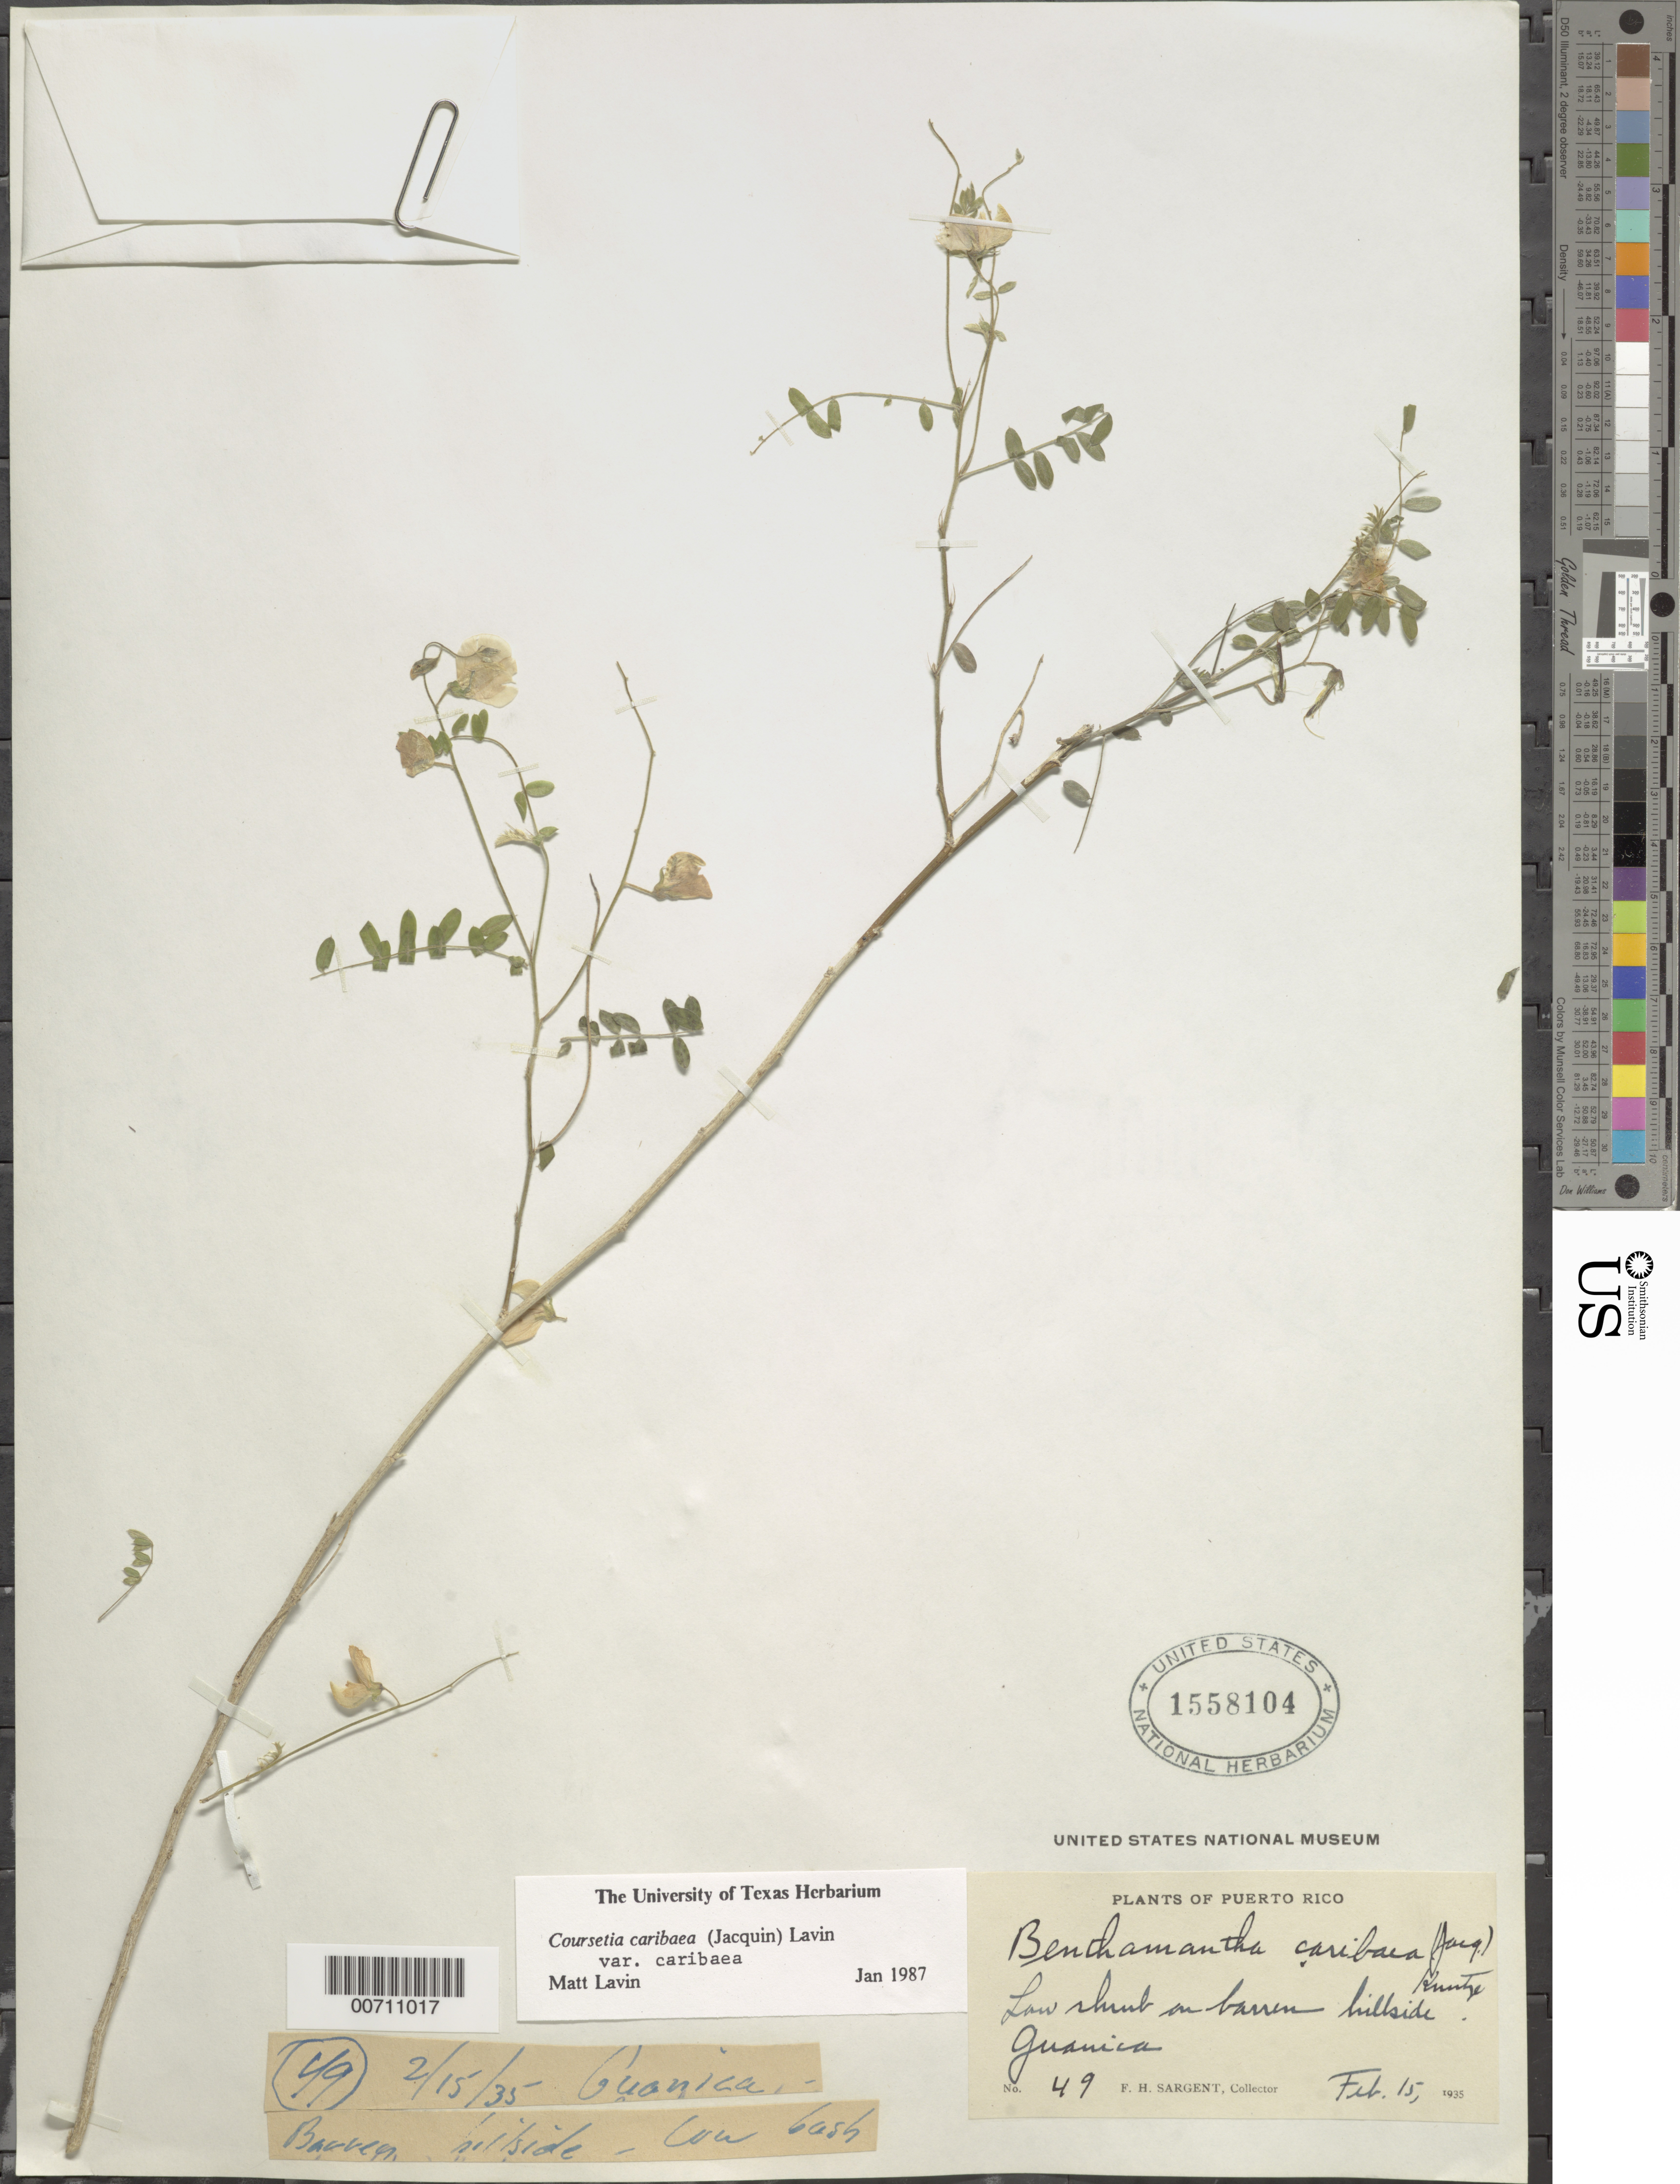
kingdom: Plantae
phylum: Tracheophyta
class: Magnoliopsida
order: Fabales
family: Fabaceae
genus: Coursetia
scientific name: Coursetia caribaea var. caribaea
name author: (Jacq.) Lavin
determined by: Lavin, M.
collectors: F. H. Sargent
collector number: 49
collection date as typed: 15 Feb 1935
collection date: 1935-02-15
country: Puerto Rico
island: Greater Antilles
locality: Guanica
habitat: Barren hillside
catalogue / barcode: US 1558104